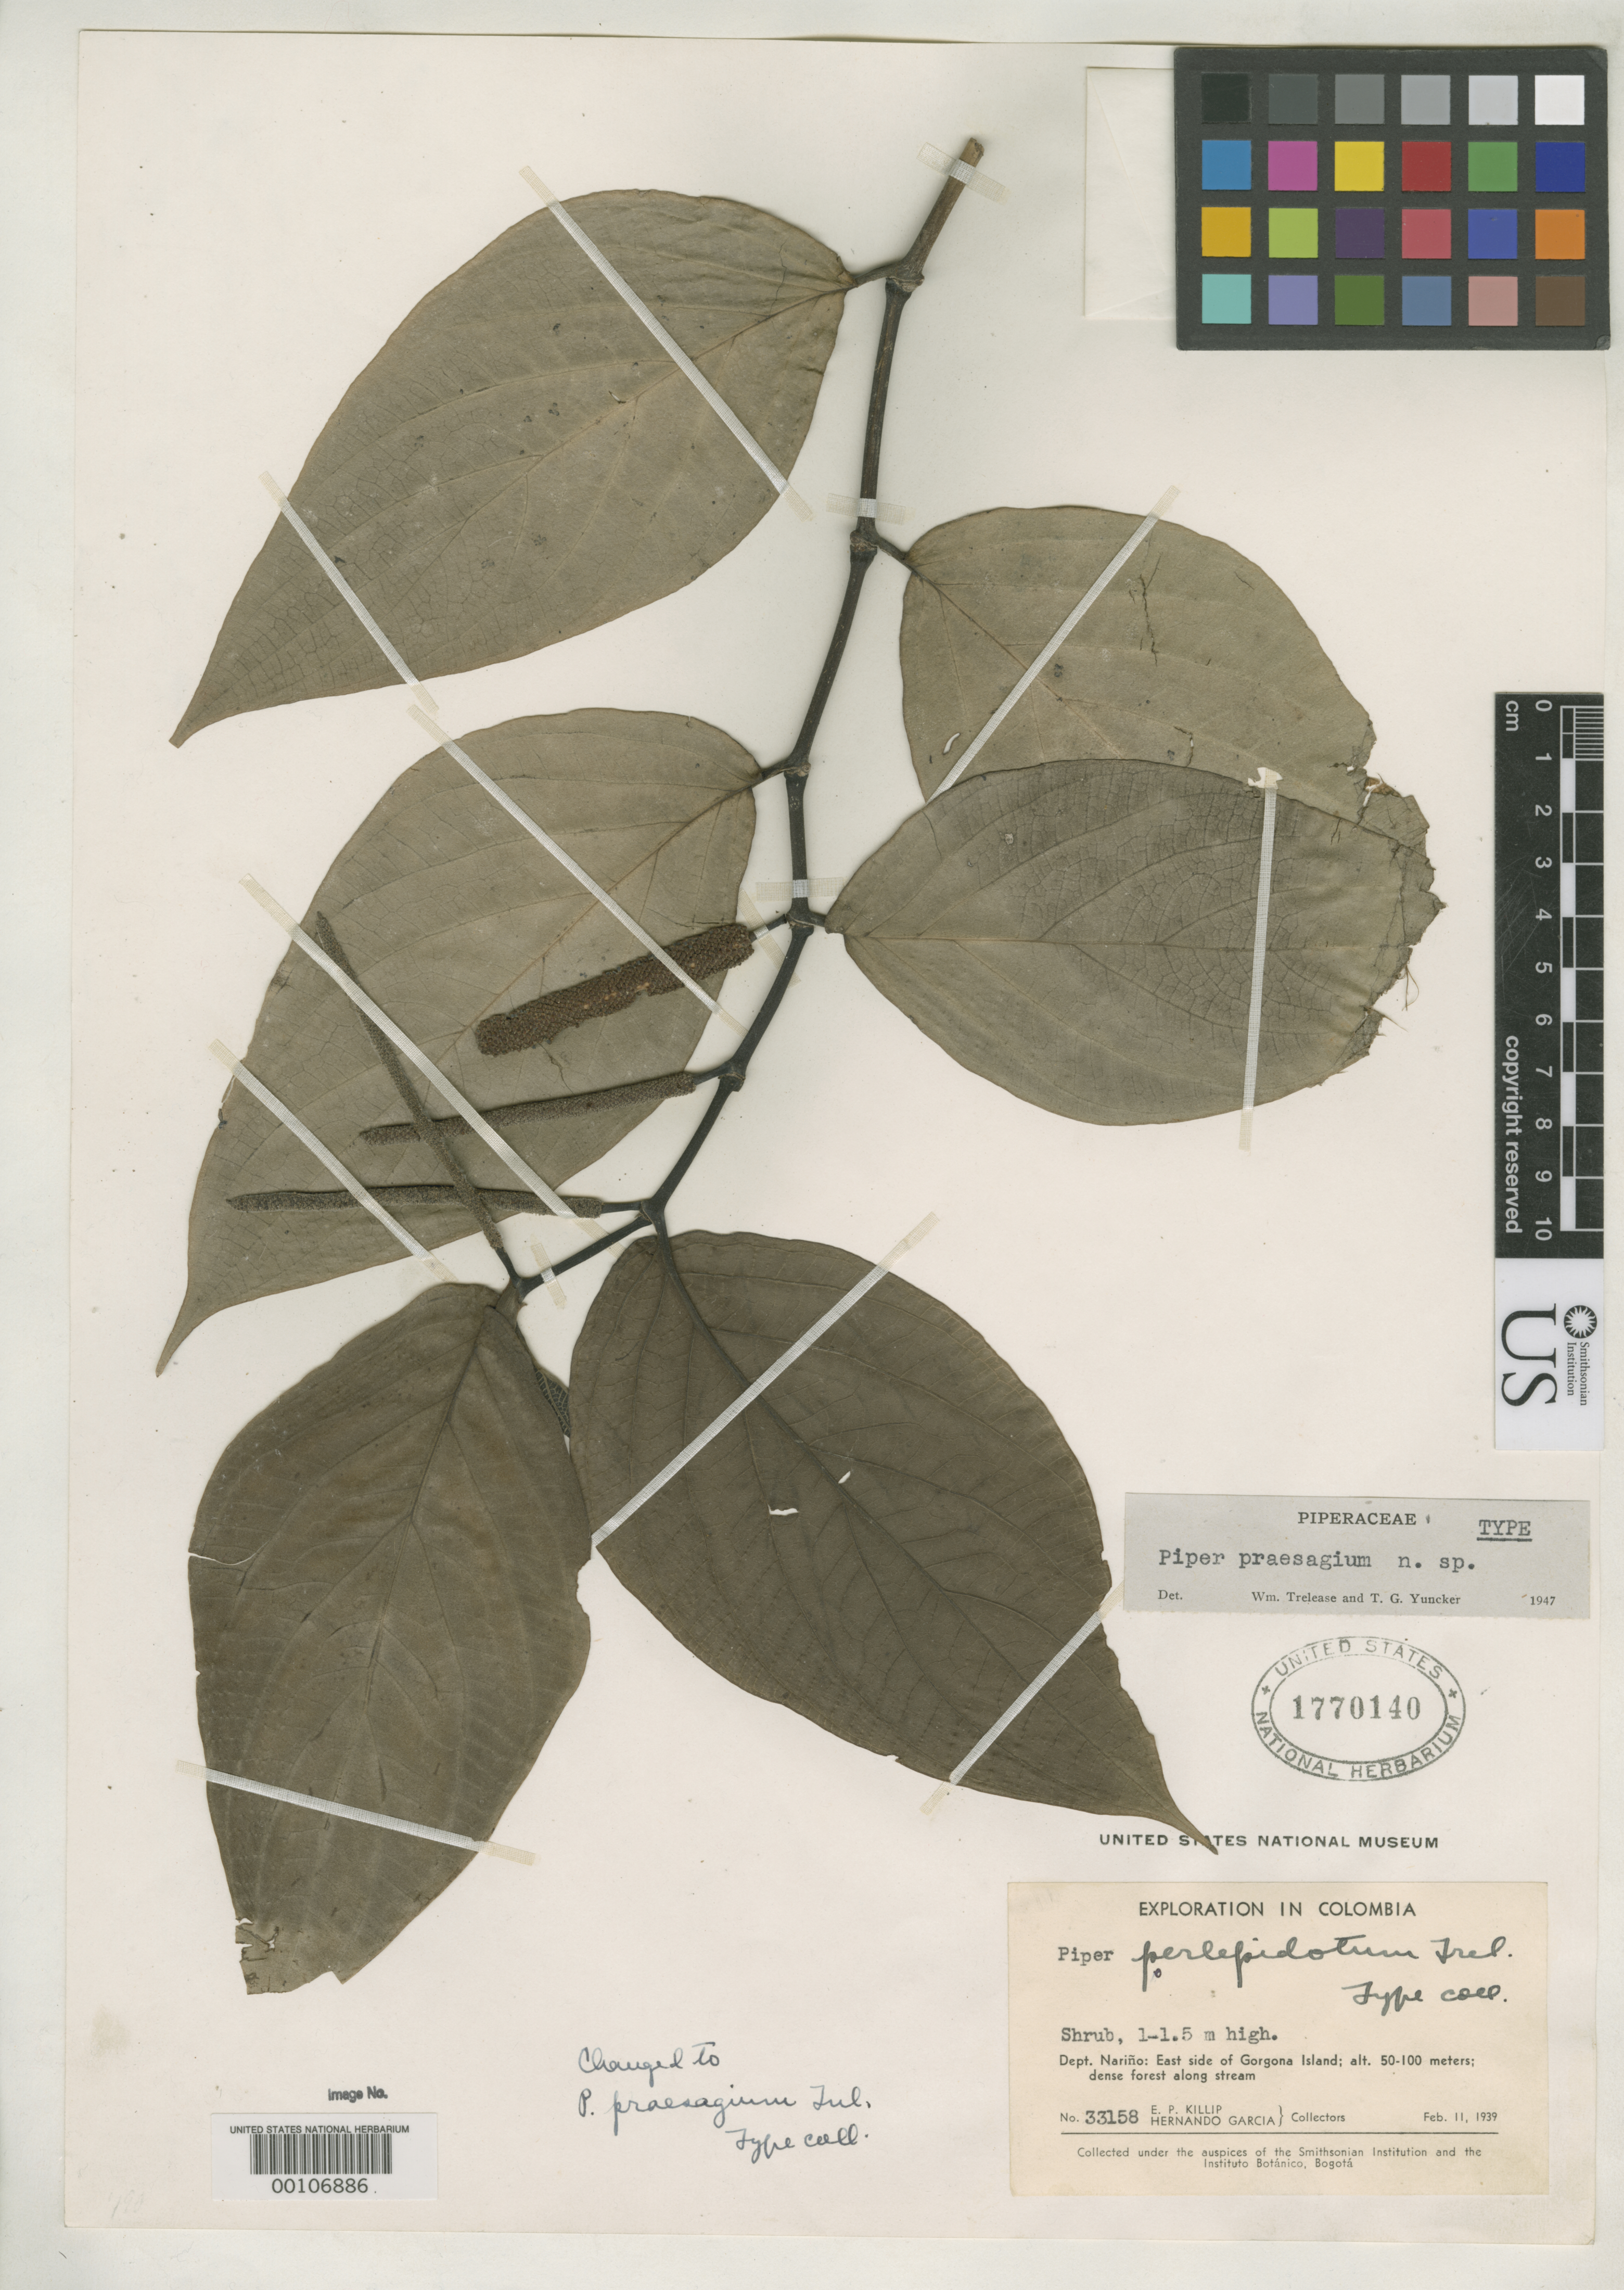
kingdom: Plantae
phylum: Tracheophyta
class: Magnoliopsida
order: Piperales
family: Piperaceae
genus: Piper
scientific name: Piper praesagium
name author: Trel. & Yunck.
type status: Holotype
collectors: E. P. Killip & H. García Barriga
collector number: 33158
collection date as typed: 11 Feb 1939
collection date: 1939-02-11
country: Colombia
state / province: Nariño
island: Gorgona Island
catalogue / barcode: US 1770140